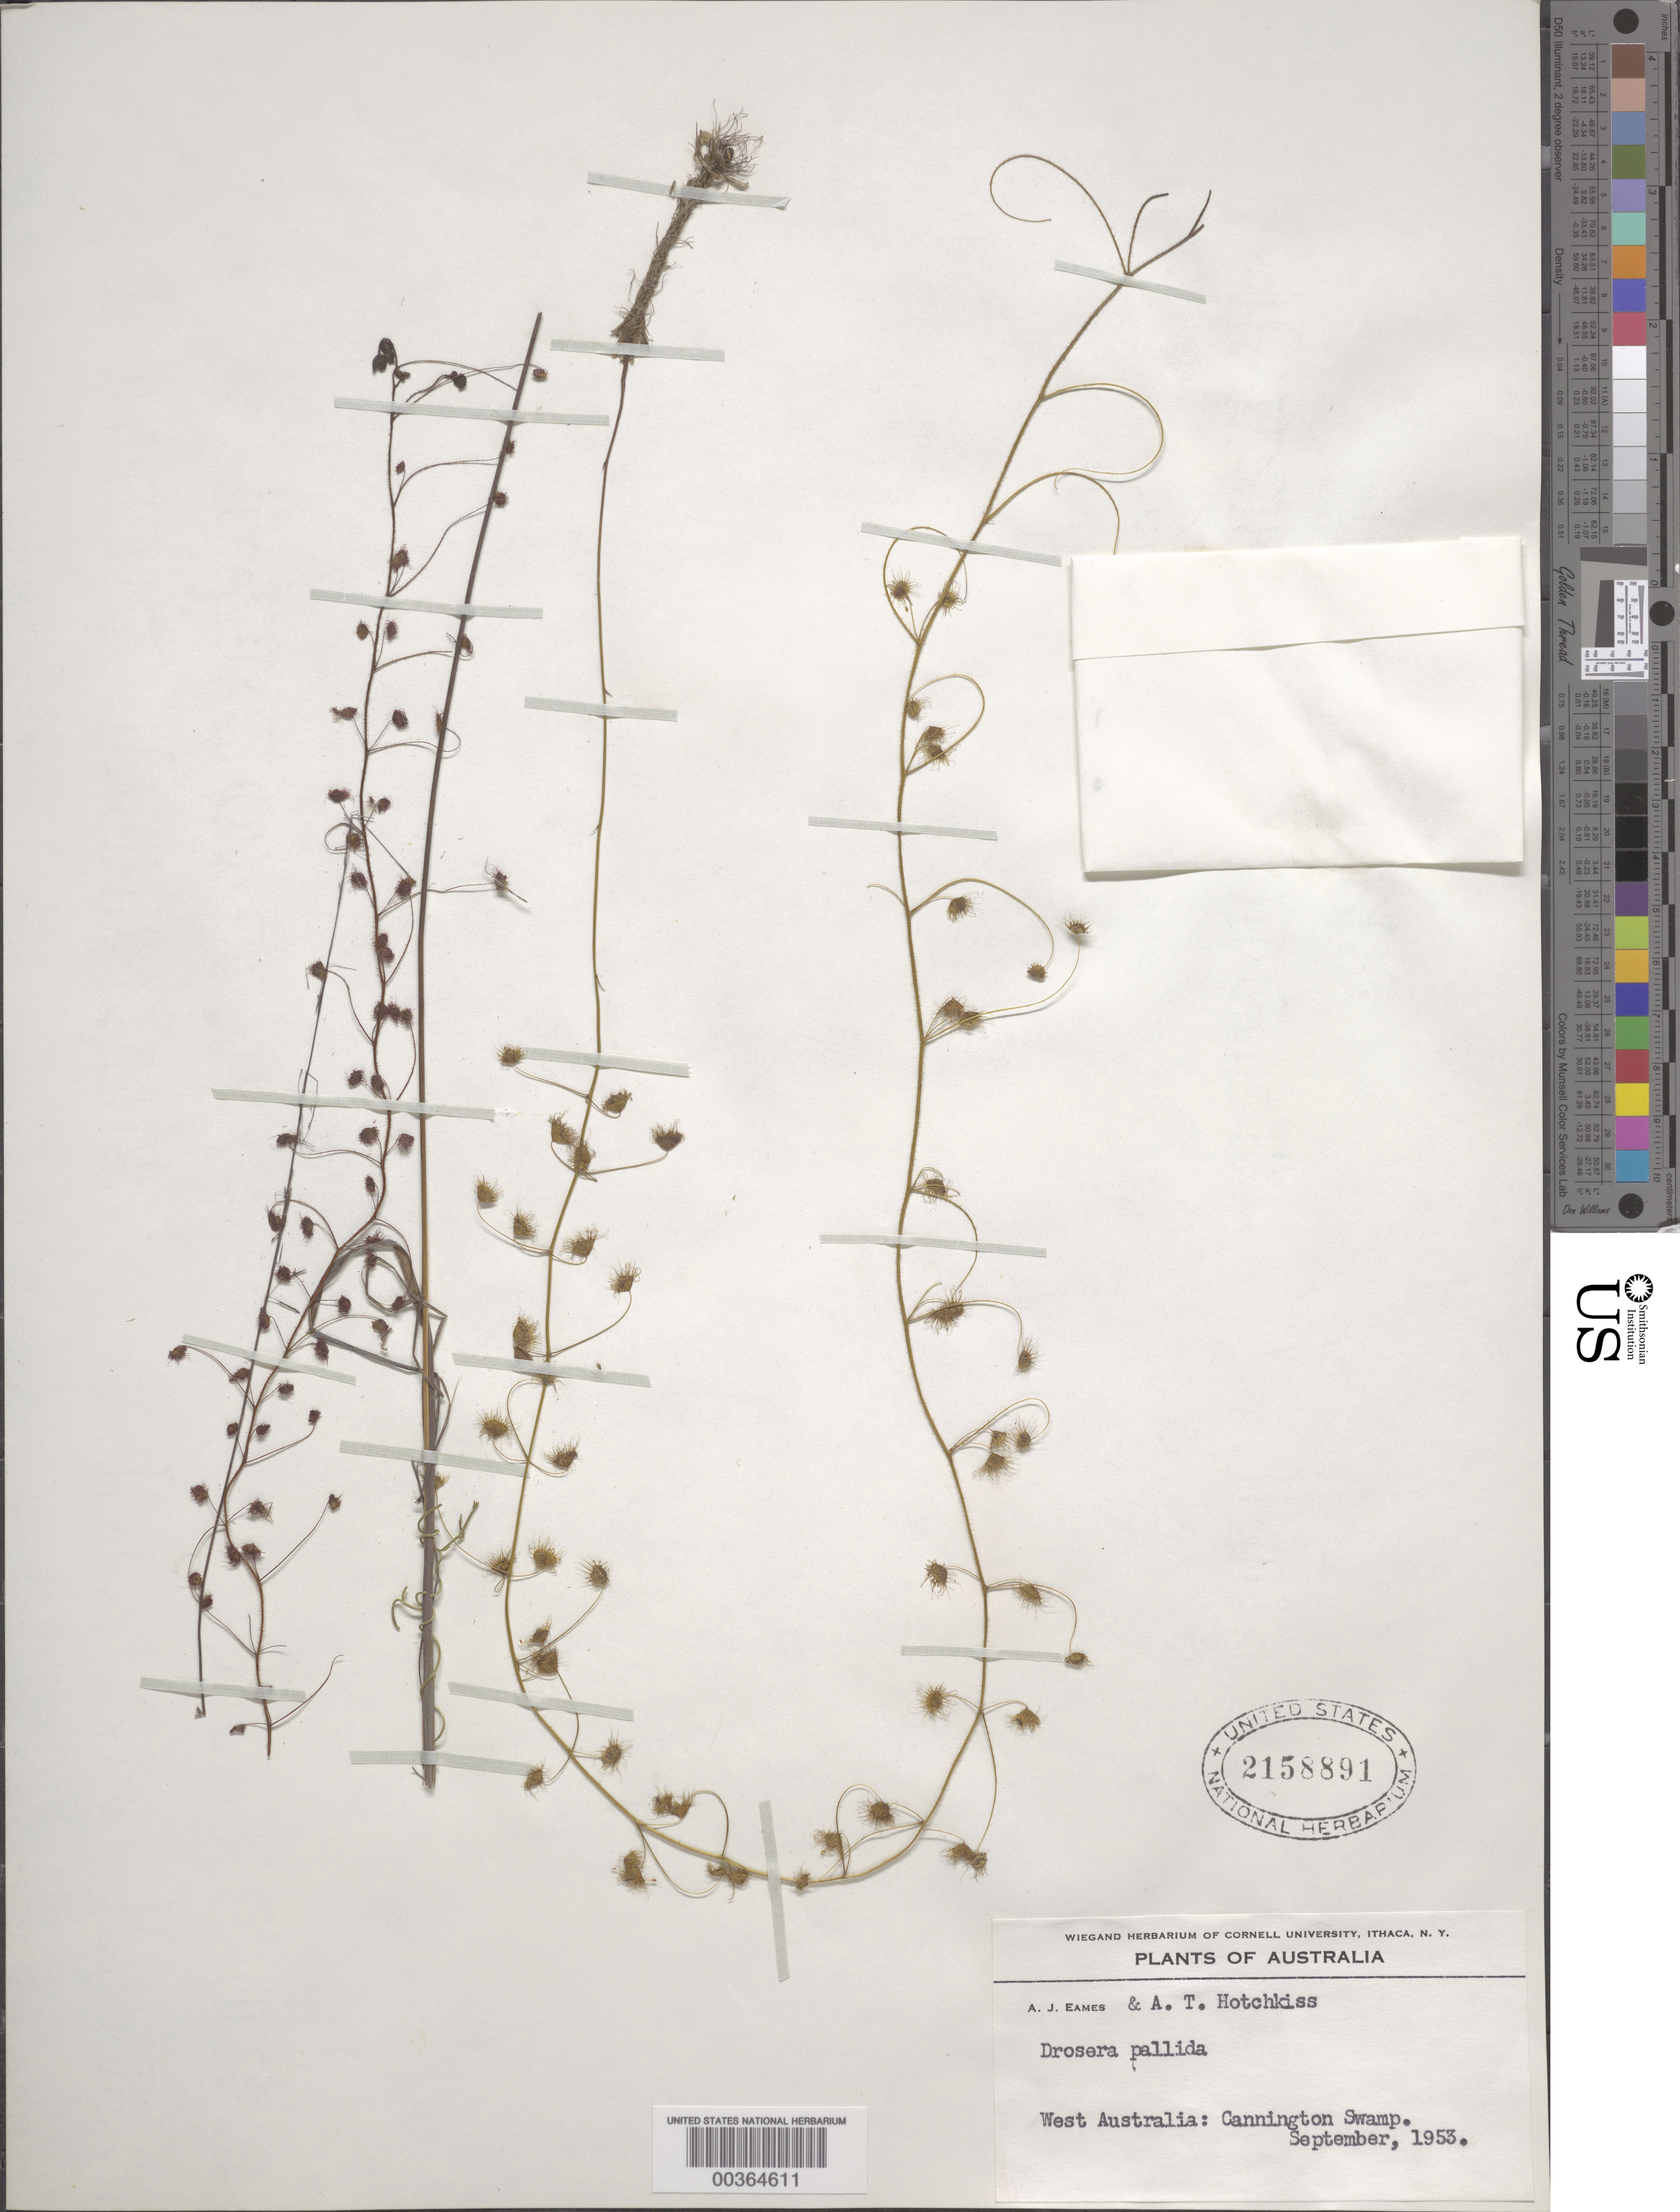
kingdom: Plantae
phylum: Tracheophyta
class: Magnoliopsida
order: Caryophyllales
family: Droseraceae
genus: Drosera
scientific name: Drosera pallida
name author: Lindl.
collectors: A. J. Eames & A. Hotchkiss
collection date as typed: Sep 1953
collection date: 1953-09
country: Australia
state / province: Western Australia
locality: Cannington swamp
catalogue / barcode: US 2158891